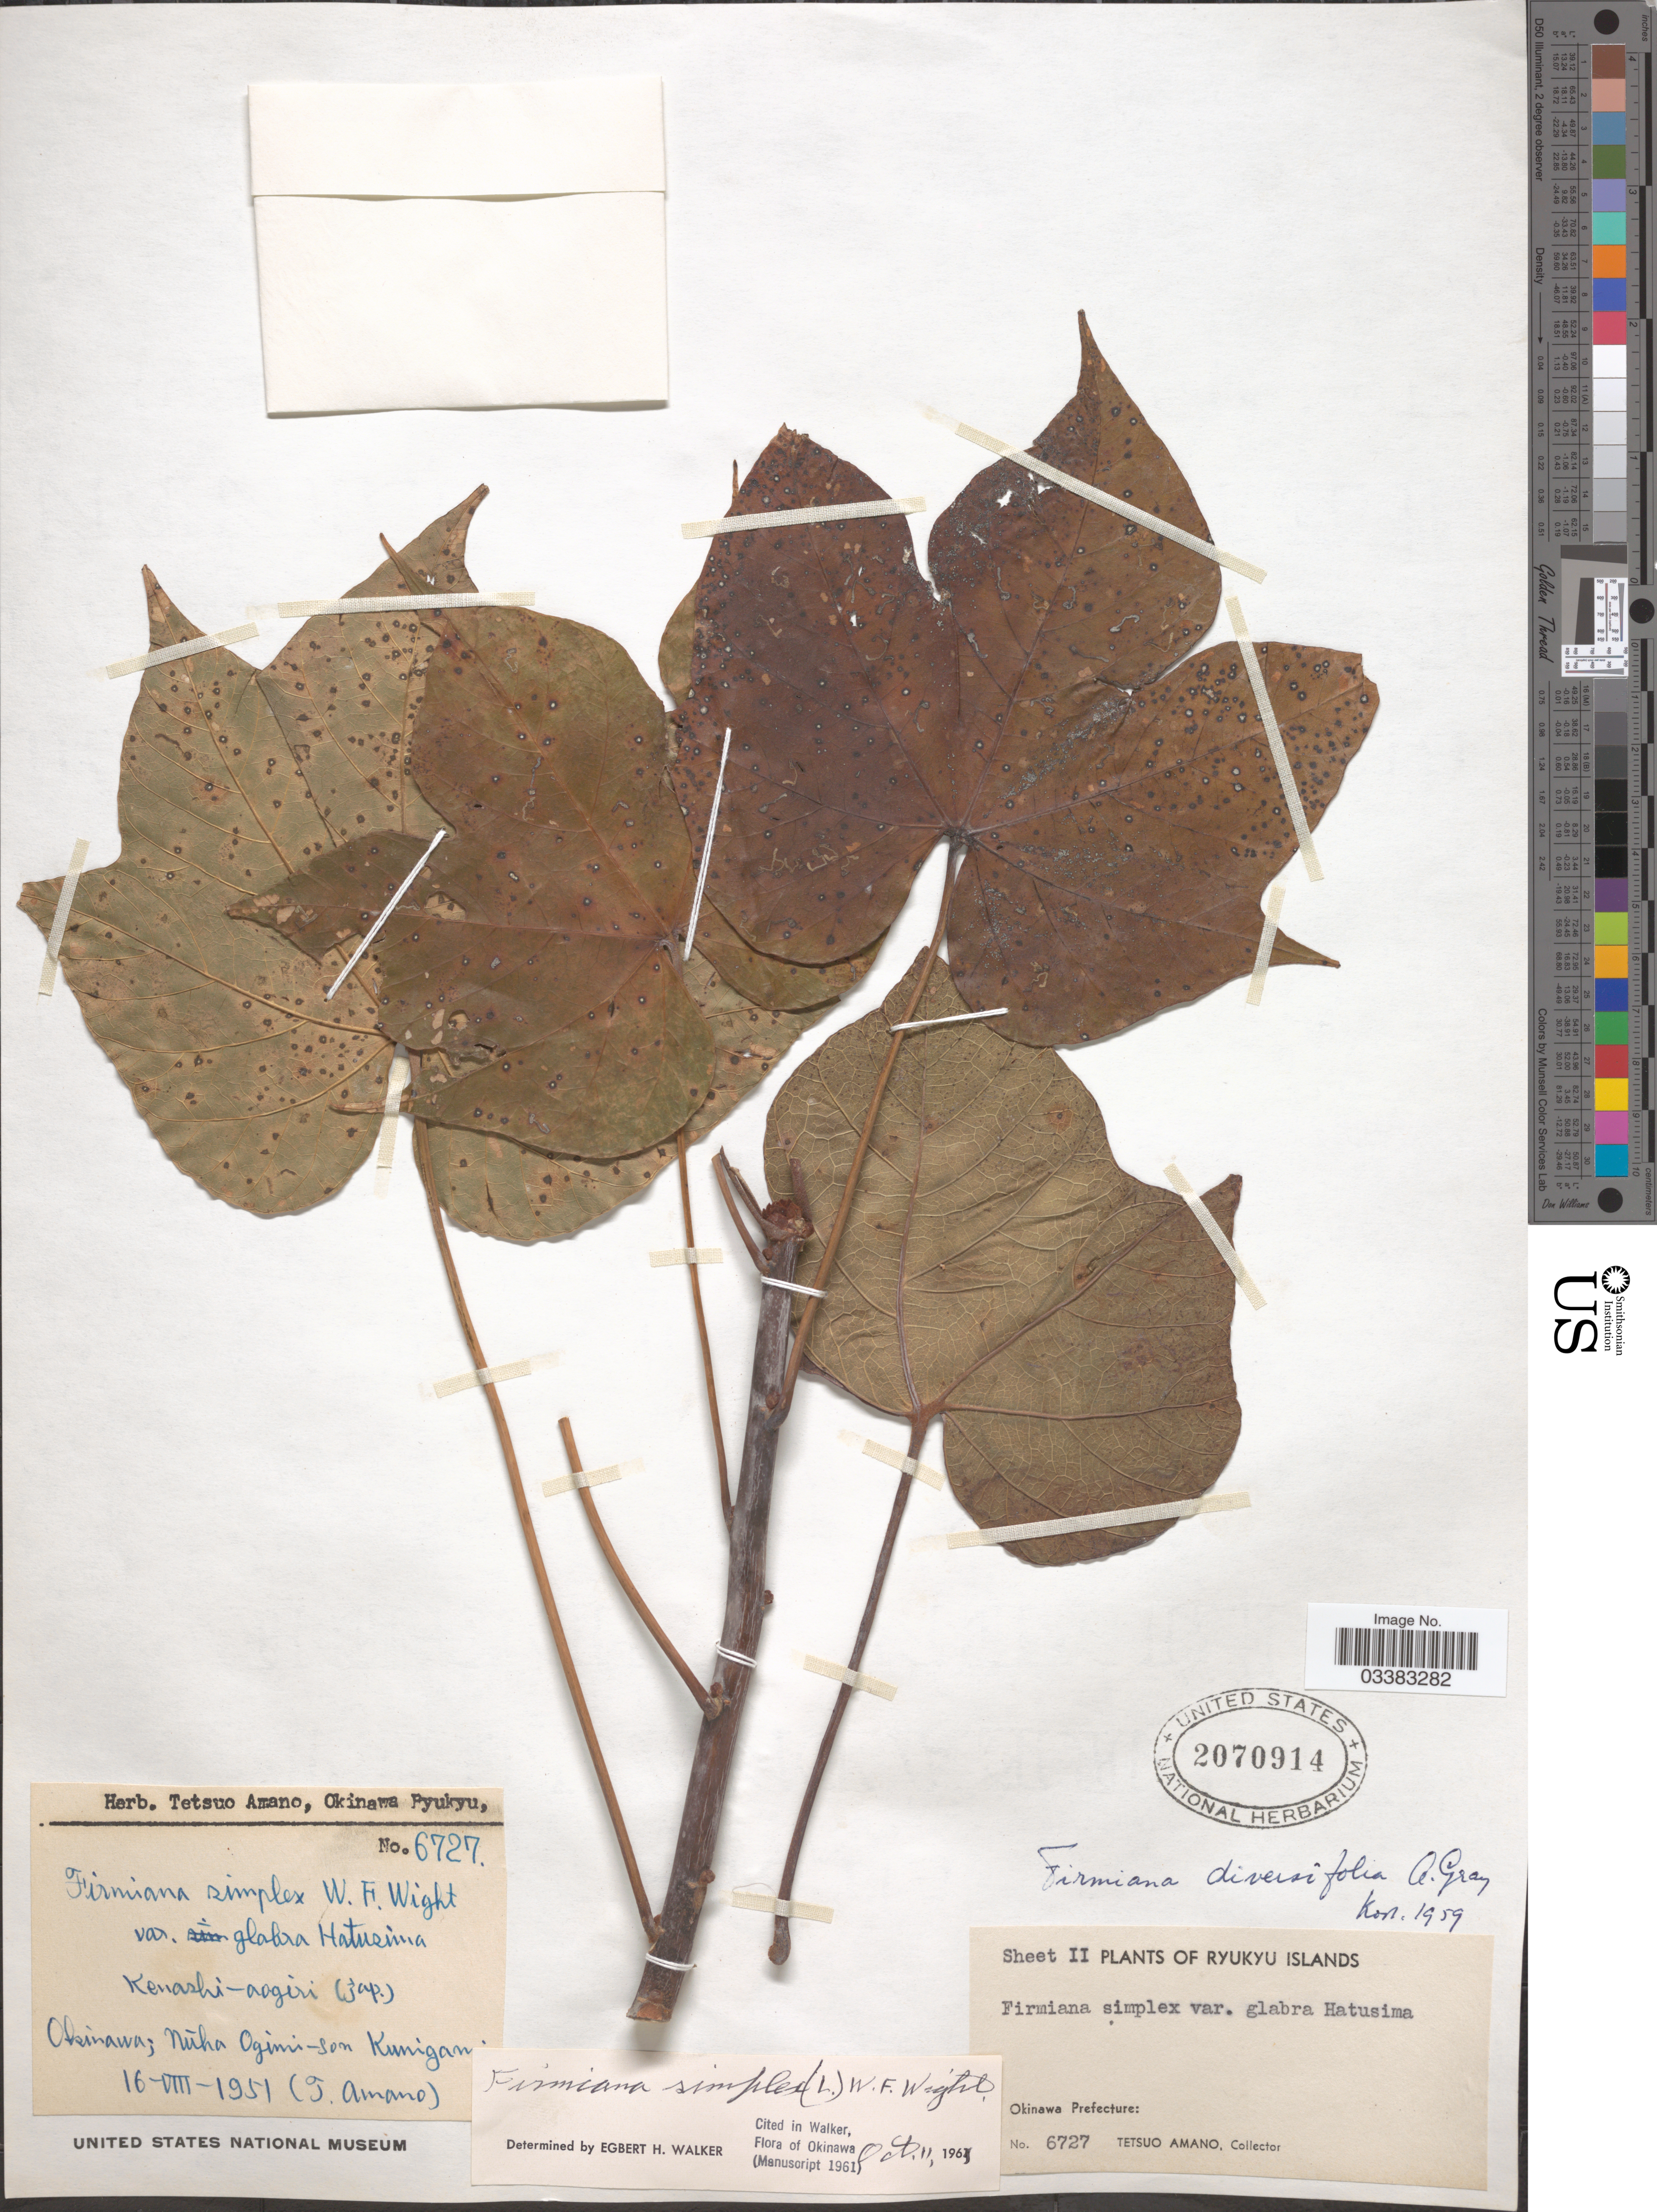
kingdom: Plantae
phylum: Tracheophyta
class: Magnoliopsida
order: Malvales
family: Malvaceae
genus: Firmiana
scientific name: Firmiana simplex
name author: (L.) W. Wight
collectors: T. Amano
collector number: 6727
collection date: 1951-08-16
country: Japan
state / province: Okinawa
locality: Ryukyu Islands. Okinawa Prefecture: Nuha Ogimi-son Kunigami.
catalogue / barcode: US 2070914